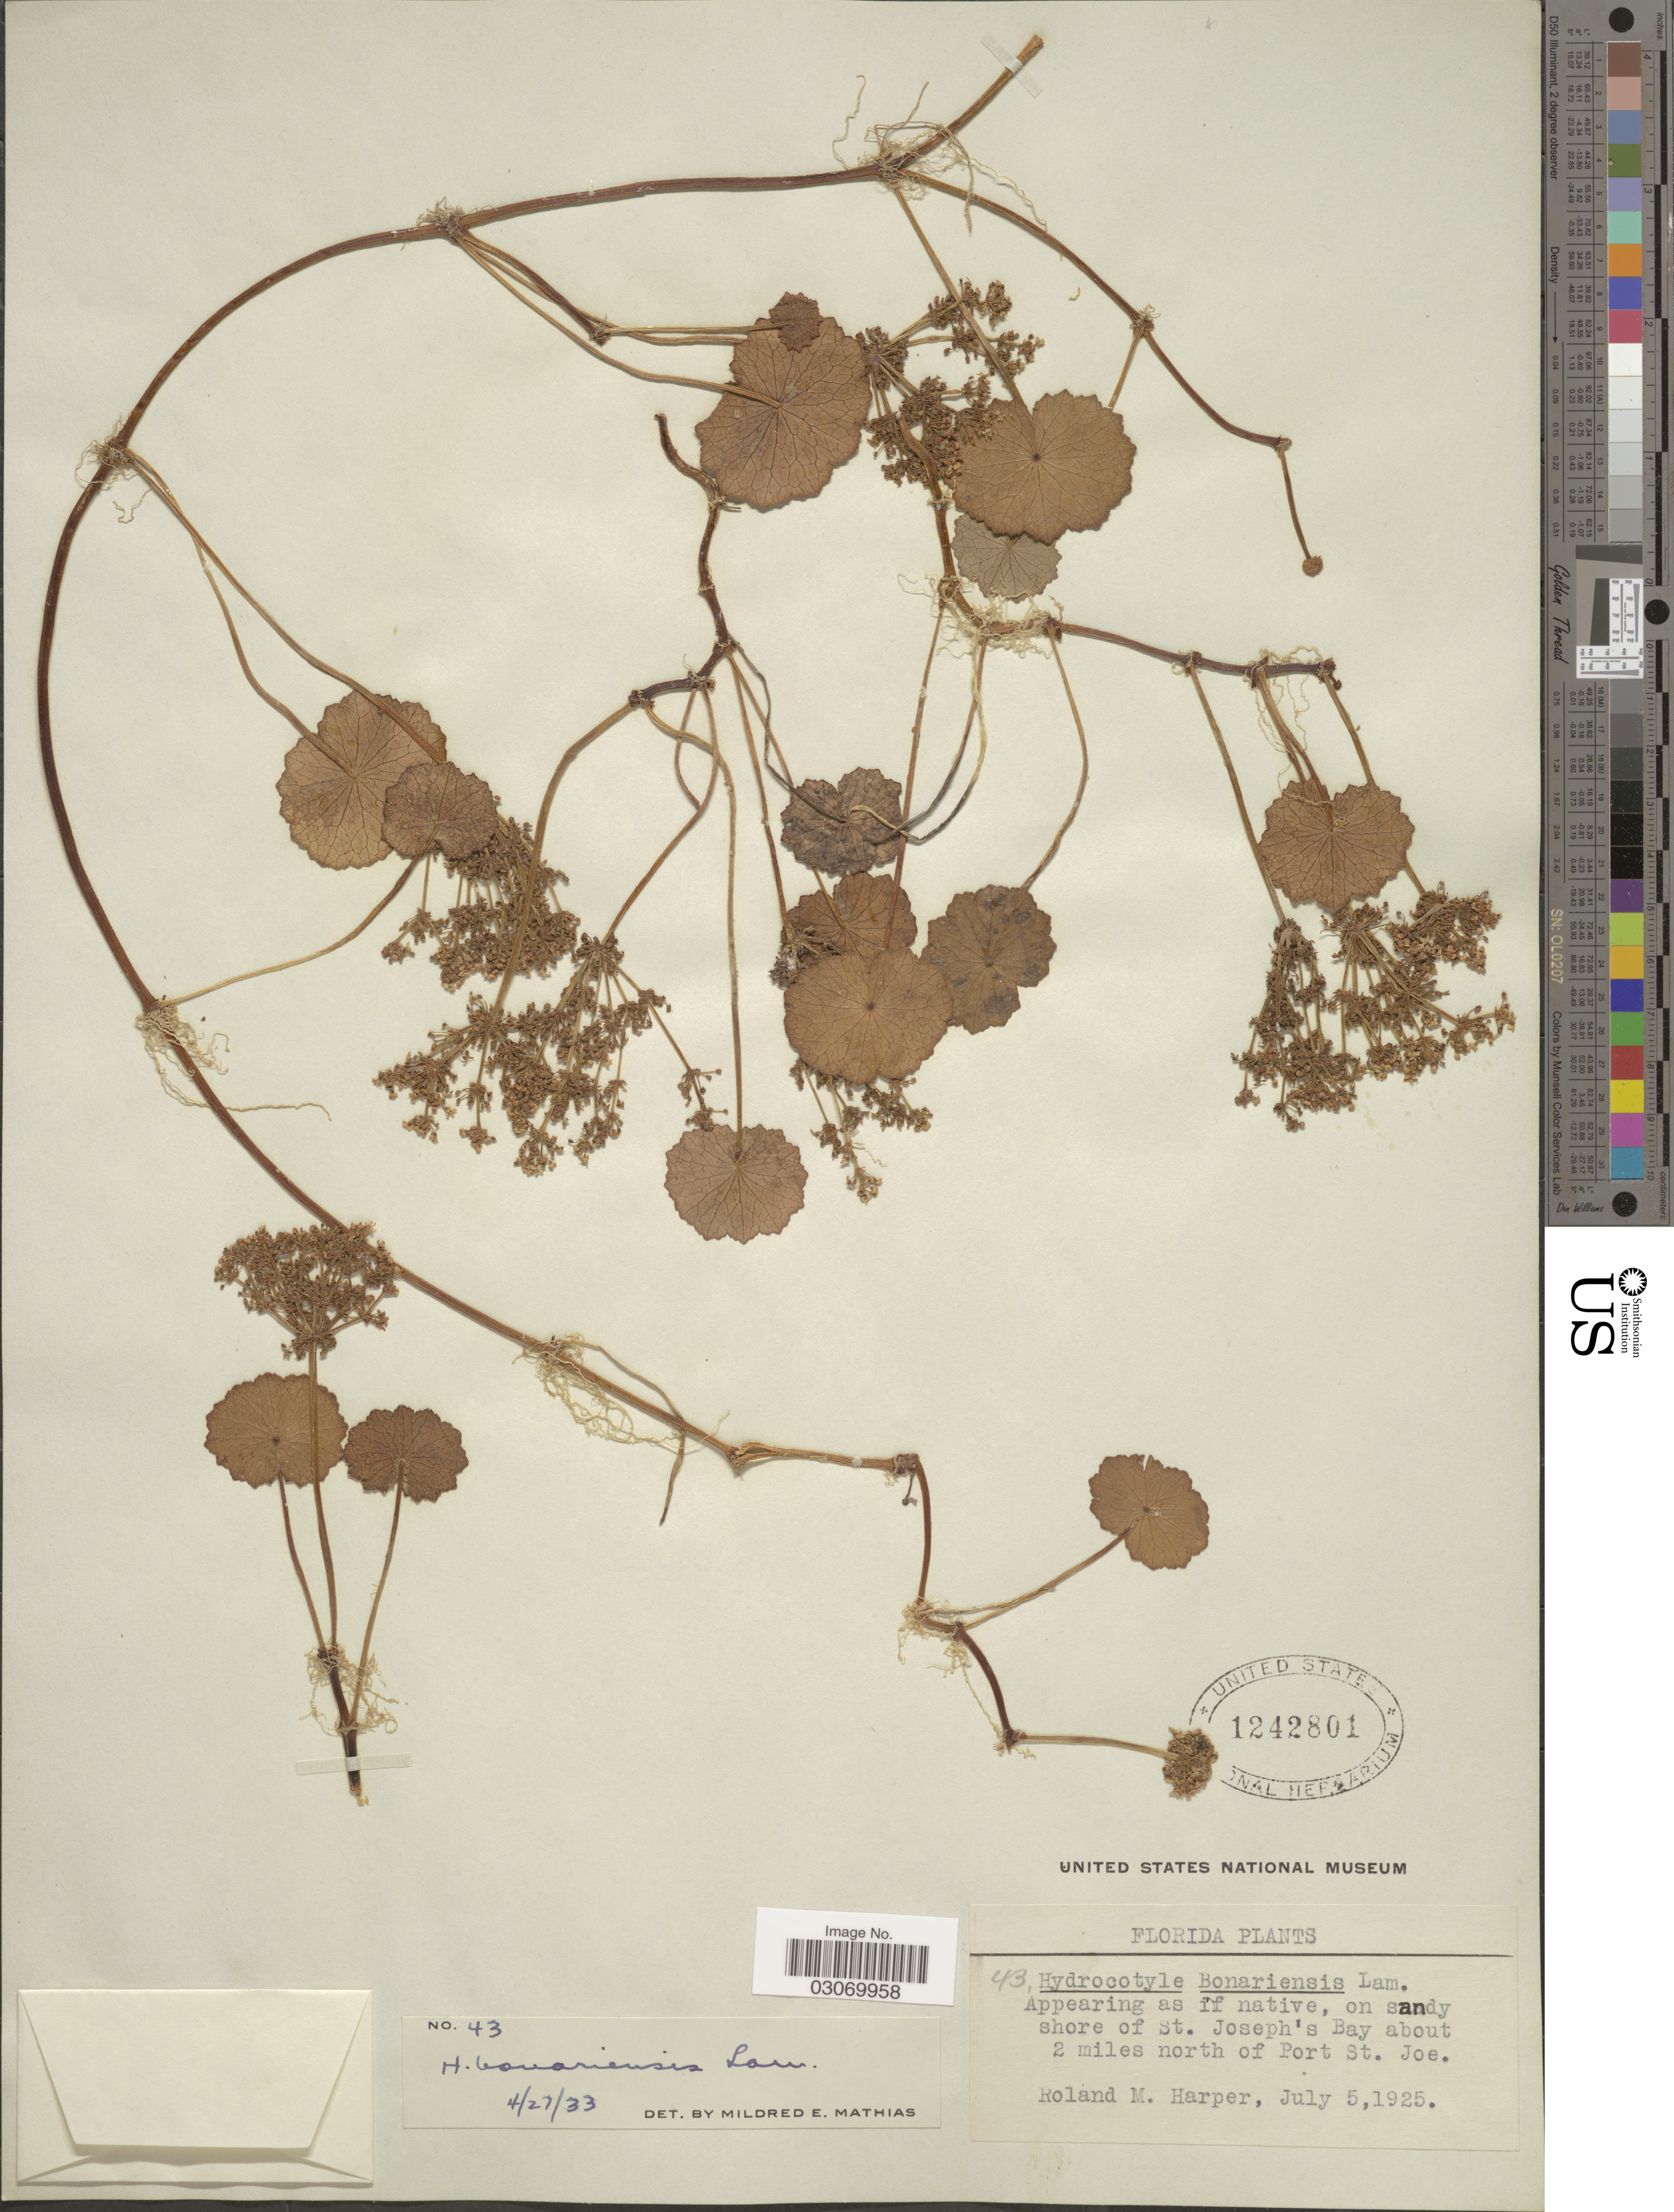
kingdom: Plantae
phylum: Tracheophyta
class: Magnoliopsida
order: Apiales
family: Araliaceae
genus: Hydrocotyle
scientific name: Hydrocotyle bonariensis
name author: Lam.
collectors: R. M. Harper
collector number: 43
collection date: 1925-07-05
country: United States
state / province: Florida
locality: Shore of St. Joseph's Bay about 2 miles north of Port St. Joe.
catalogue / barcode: US 1242801